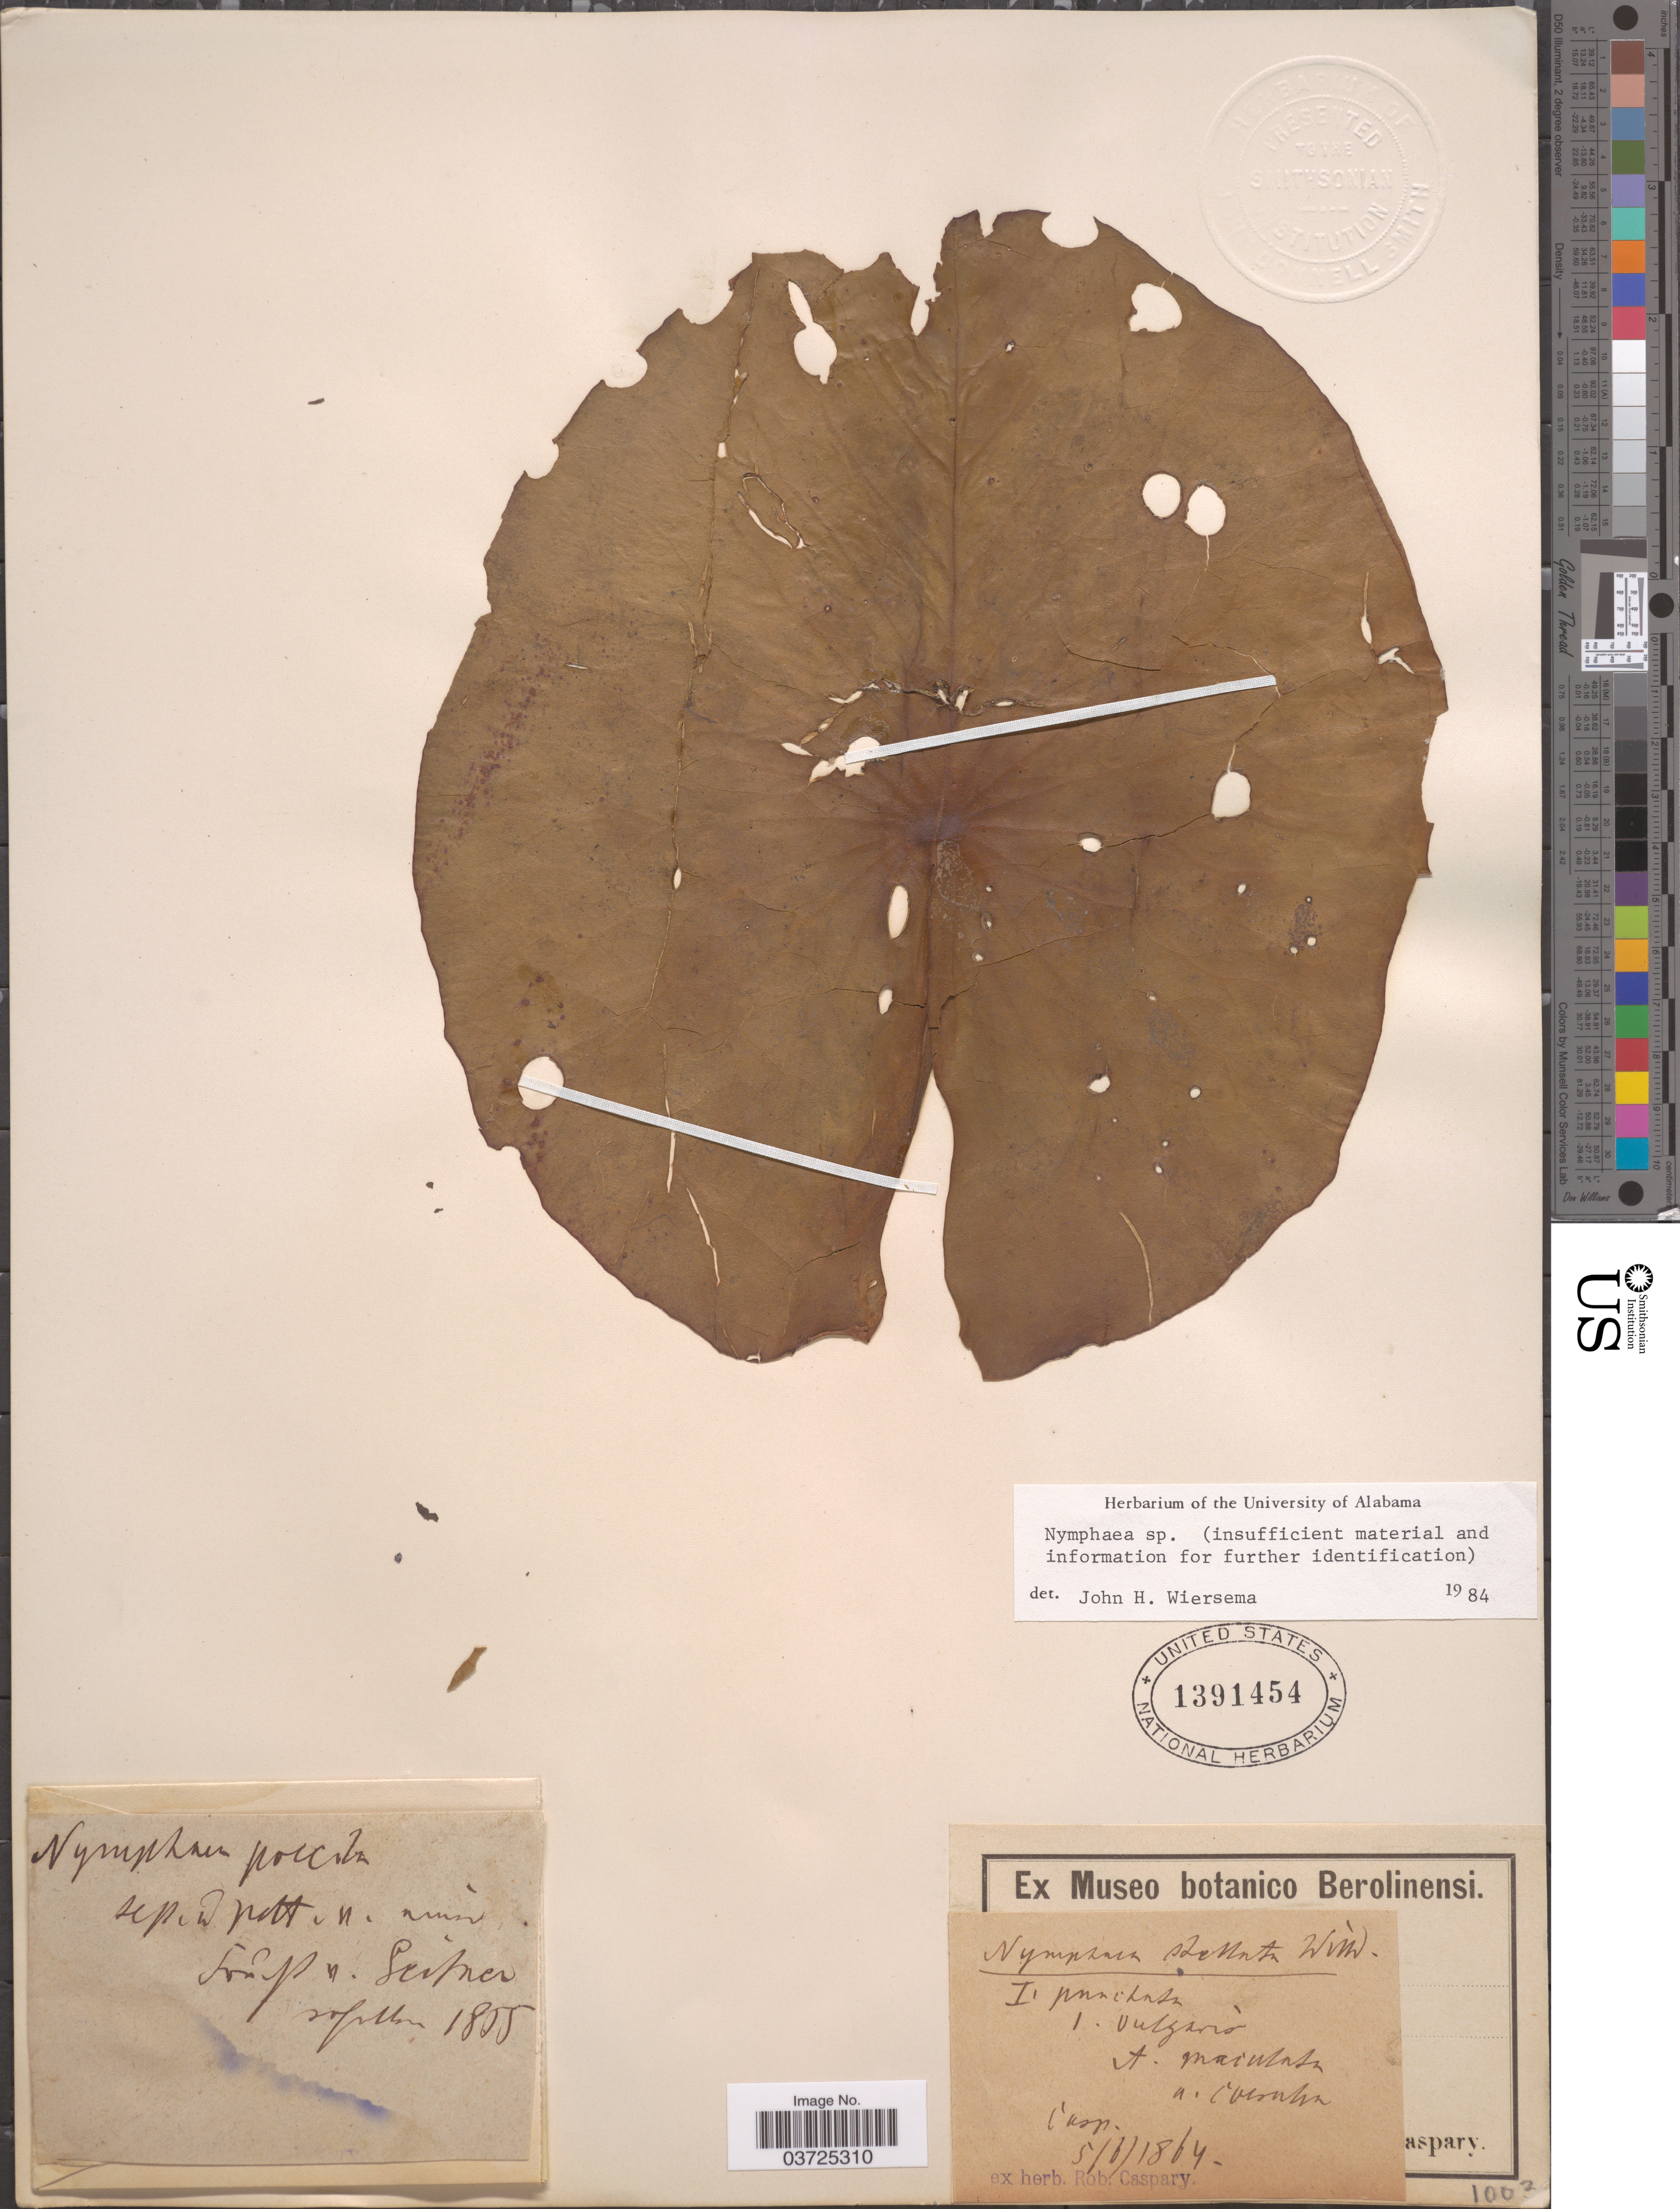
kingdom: Plantae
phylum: Tracheophyta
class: Magnoliopsida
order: Nymphaeales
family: Nymphaeaceae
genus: Nymphaea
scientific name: Nymphaea sp.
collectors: ex herb. Rob. Caspary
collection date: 1864-06-05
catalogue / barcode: US 1391454